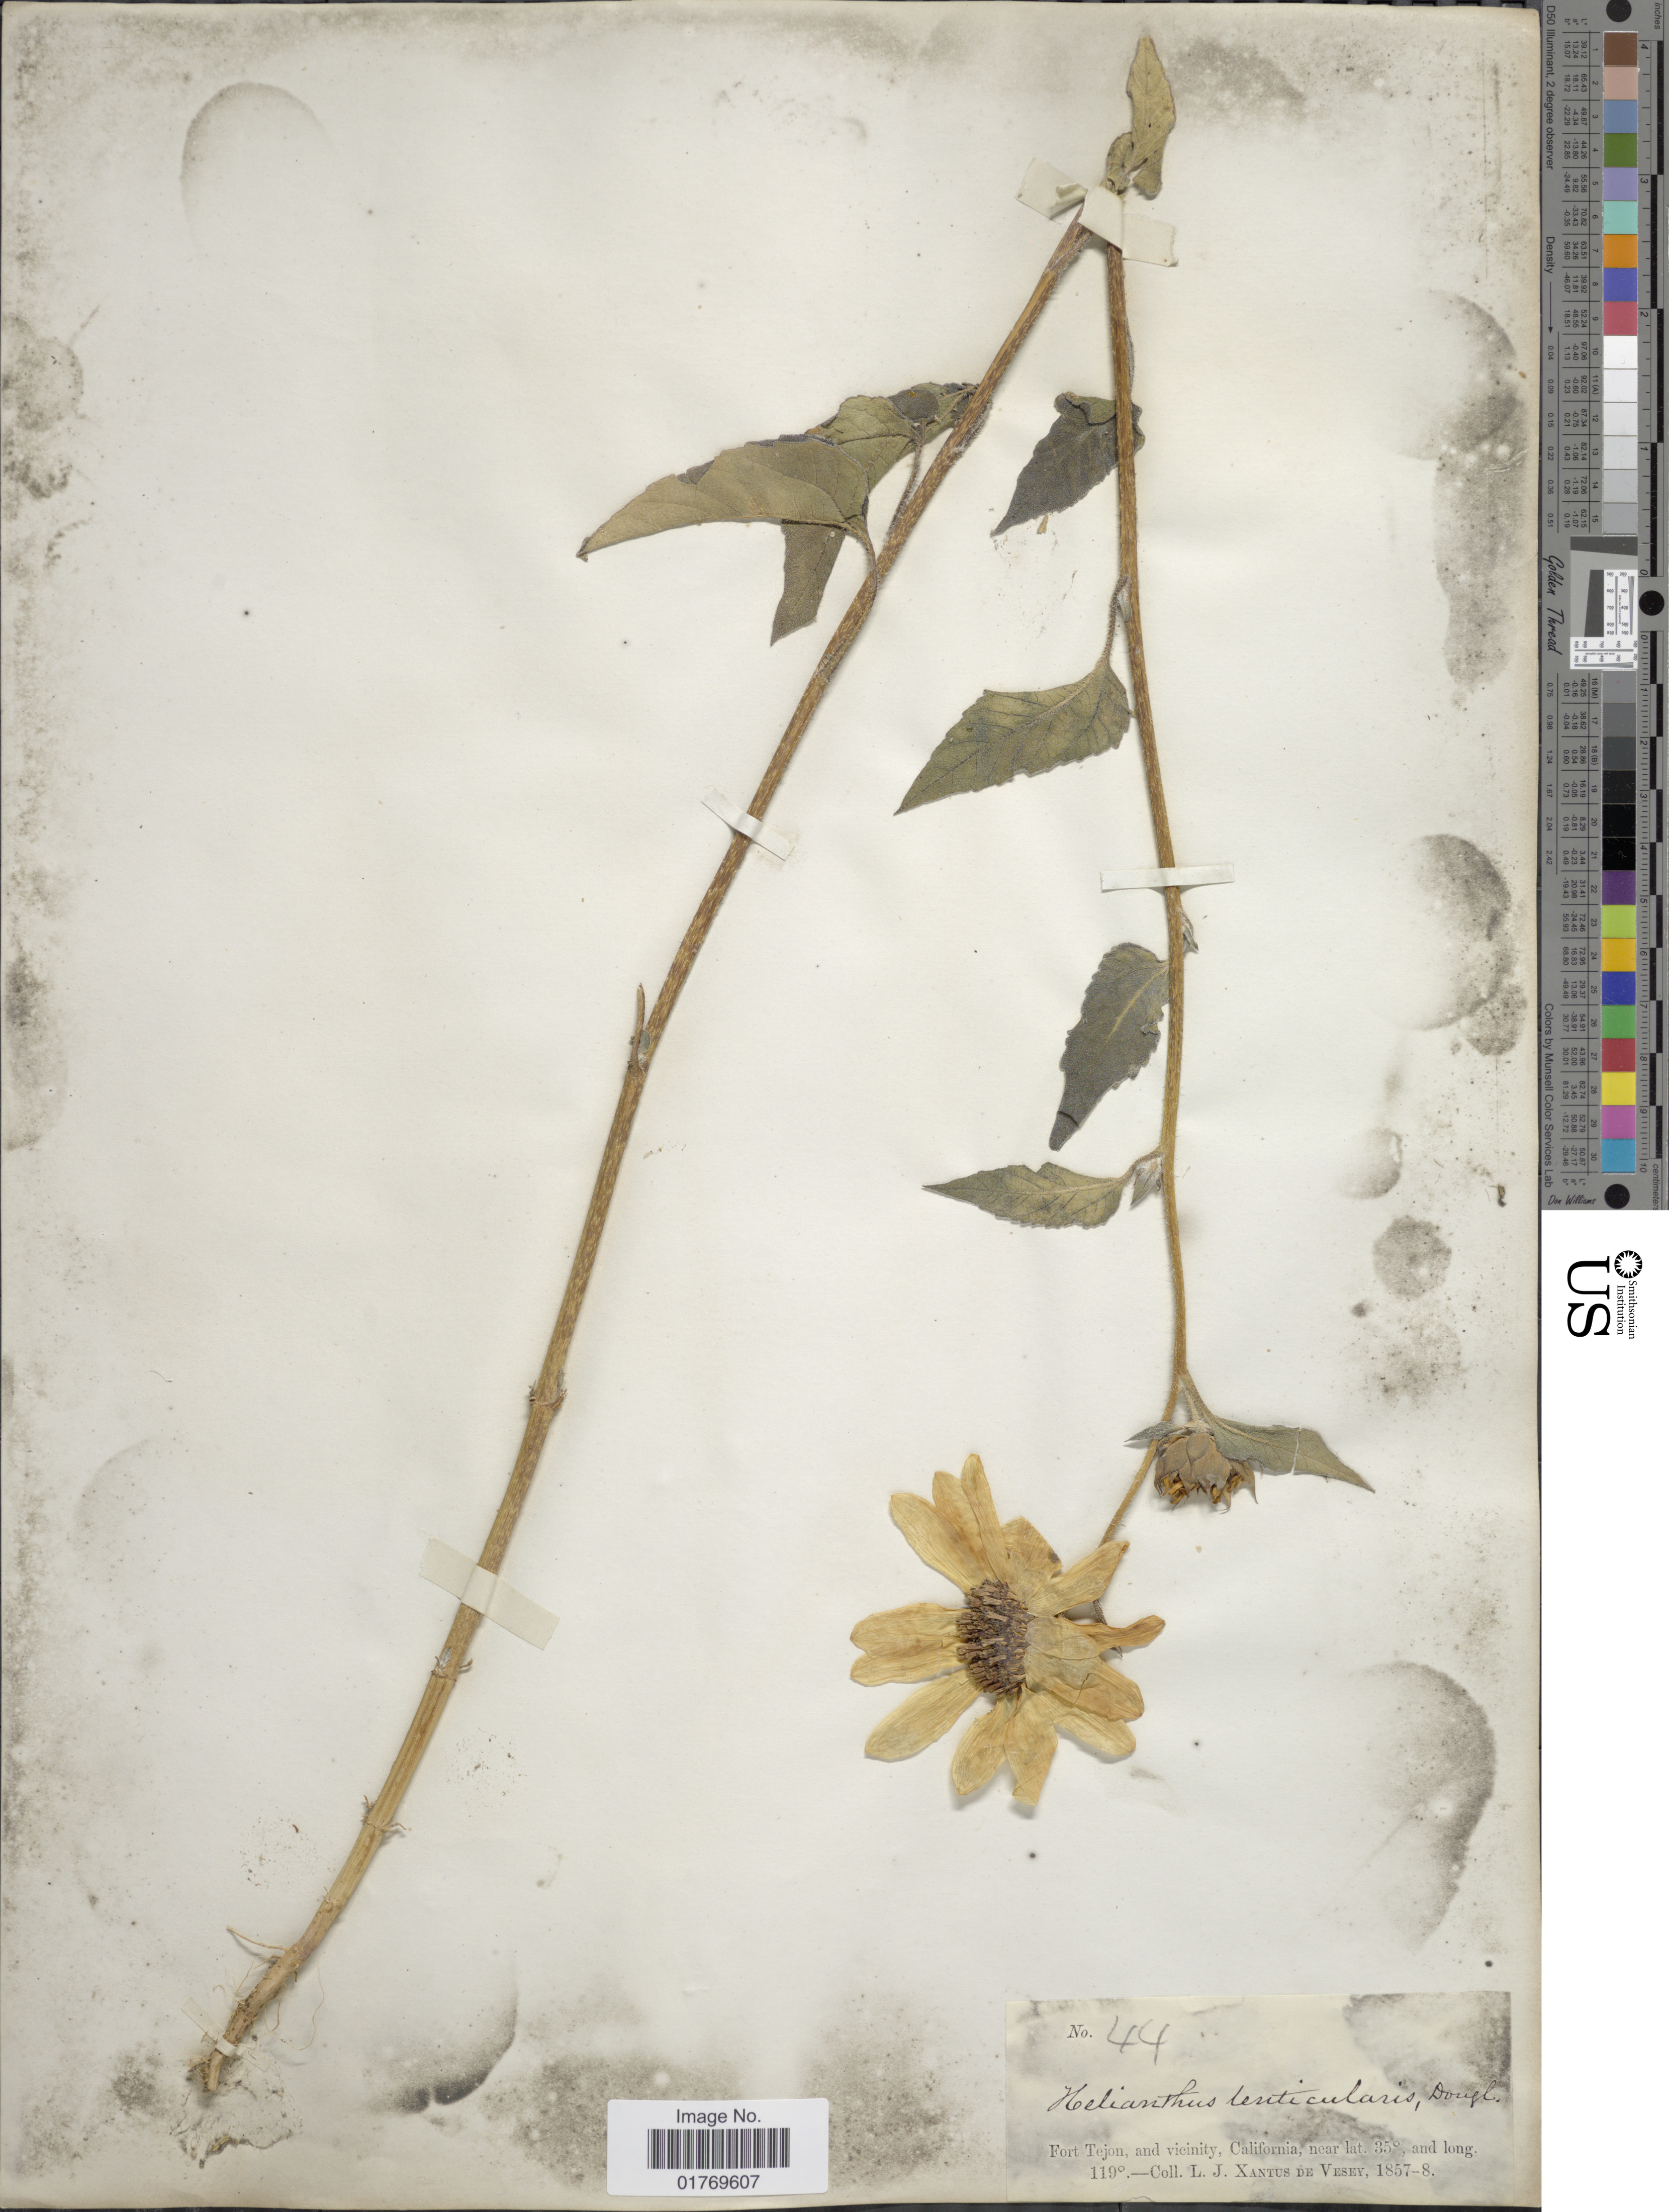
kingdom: Plantae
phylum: Tracheophyta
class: Magnoliopsida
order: Asterales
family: Asteraceae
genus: Helianthus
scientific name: Helianthus annuus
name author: L.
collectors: L. Xantus de Vesey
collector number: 44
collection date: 1857/1858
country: United States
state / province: California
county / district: Kern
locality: Fort Tejon, and vicinity, California